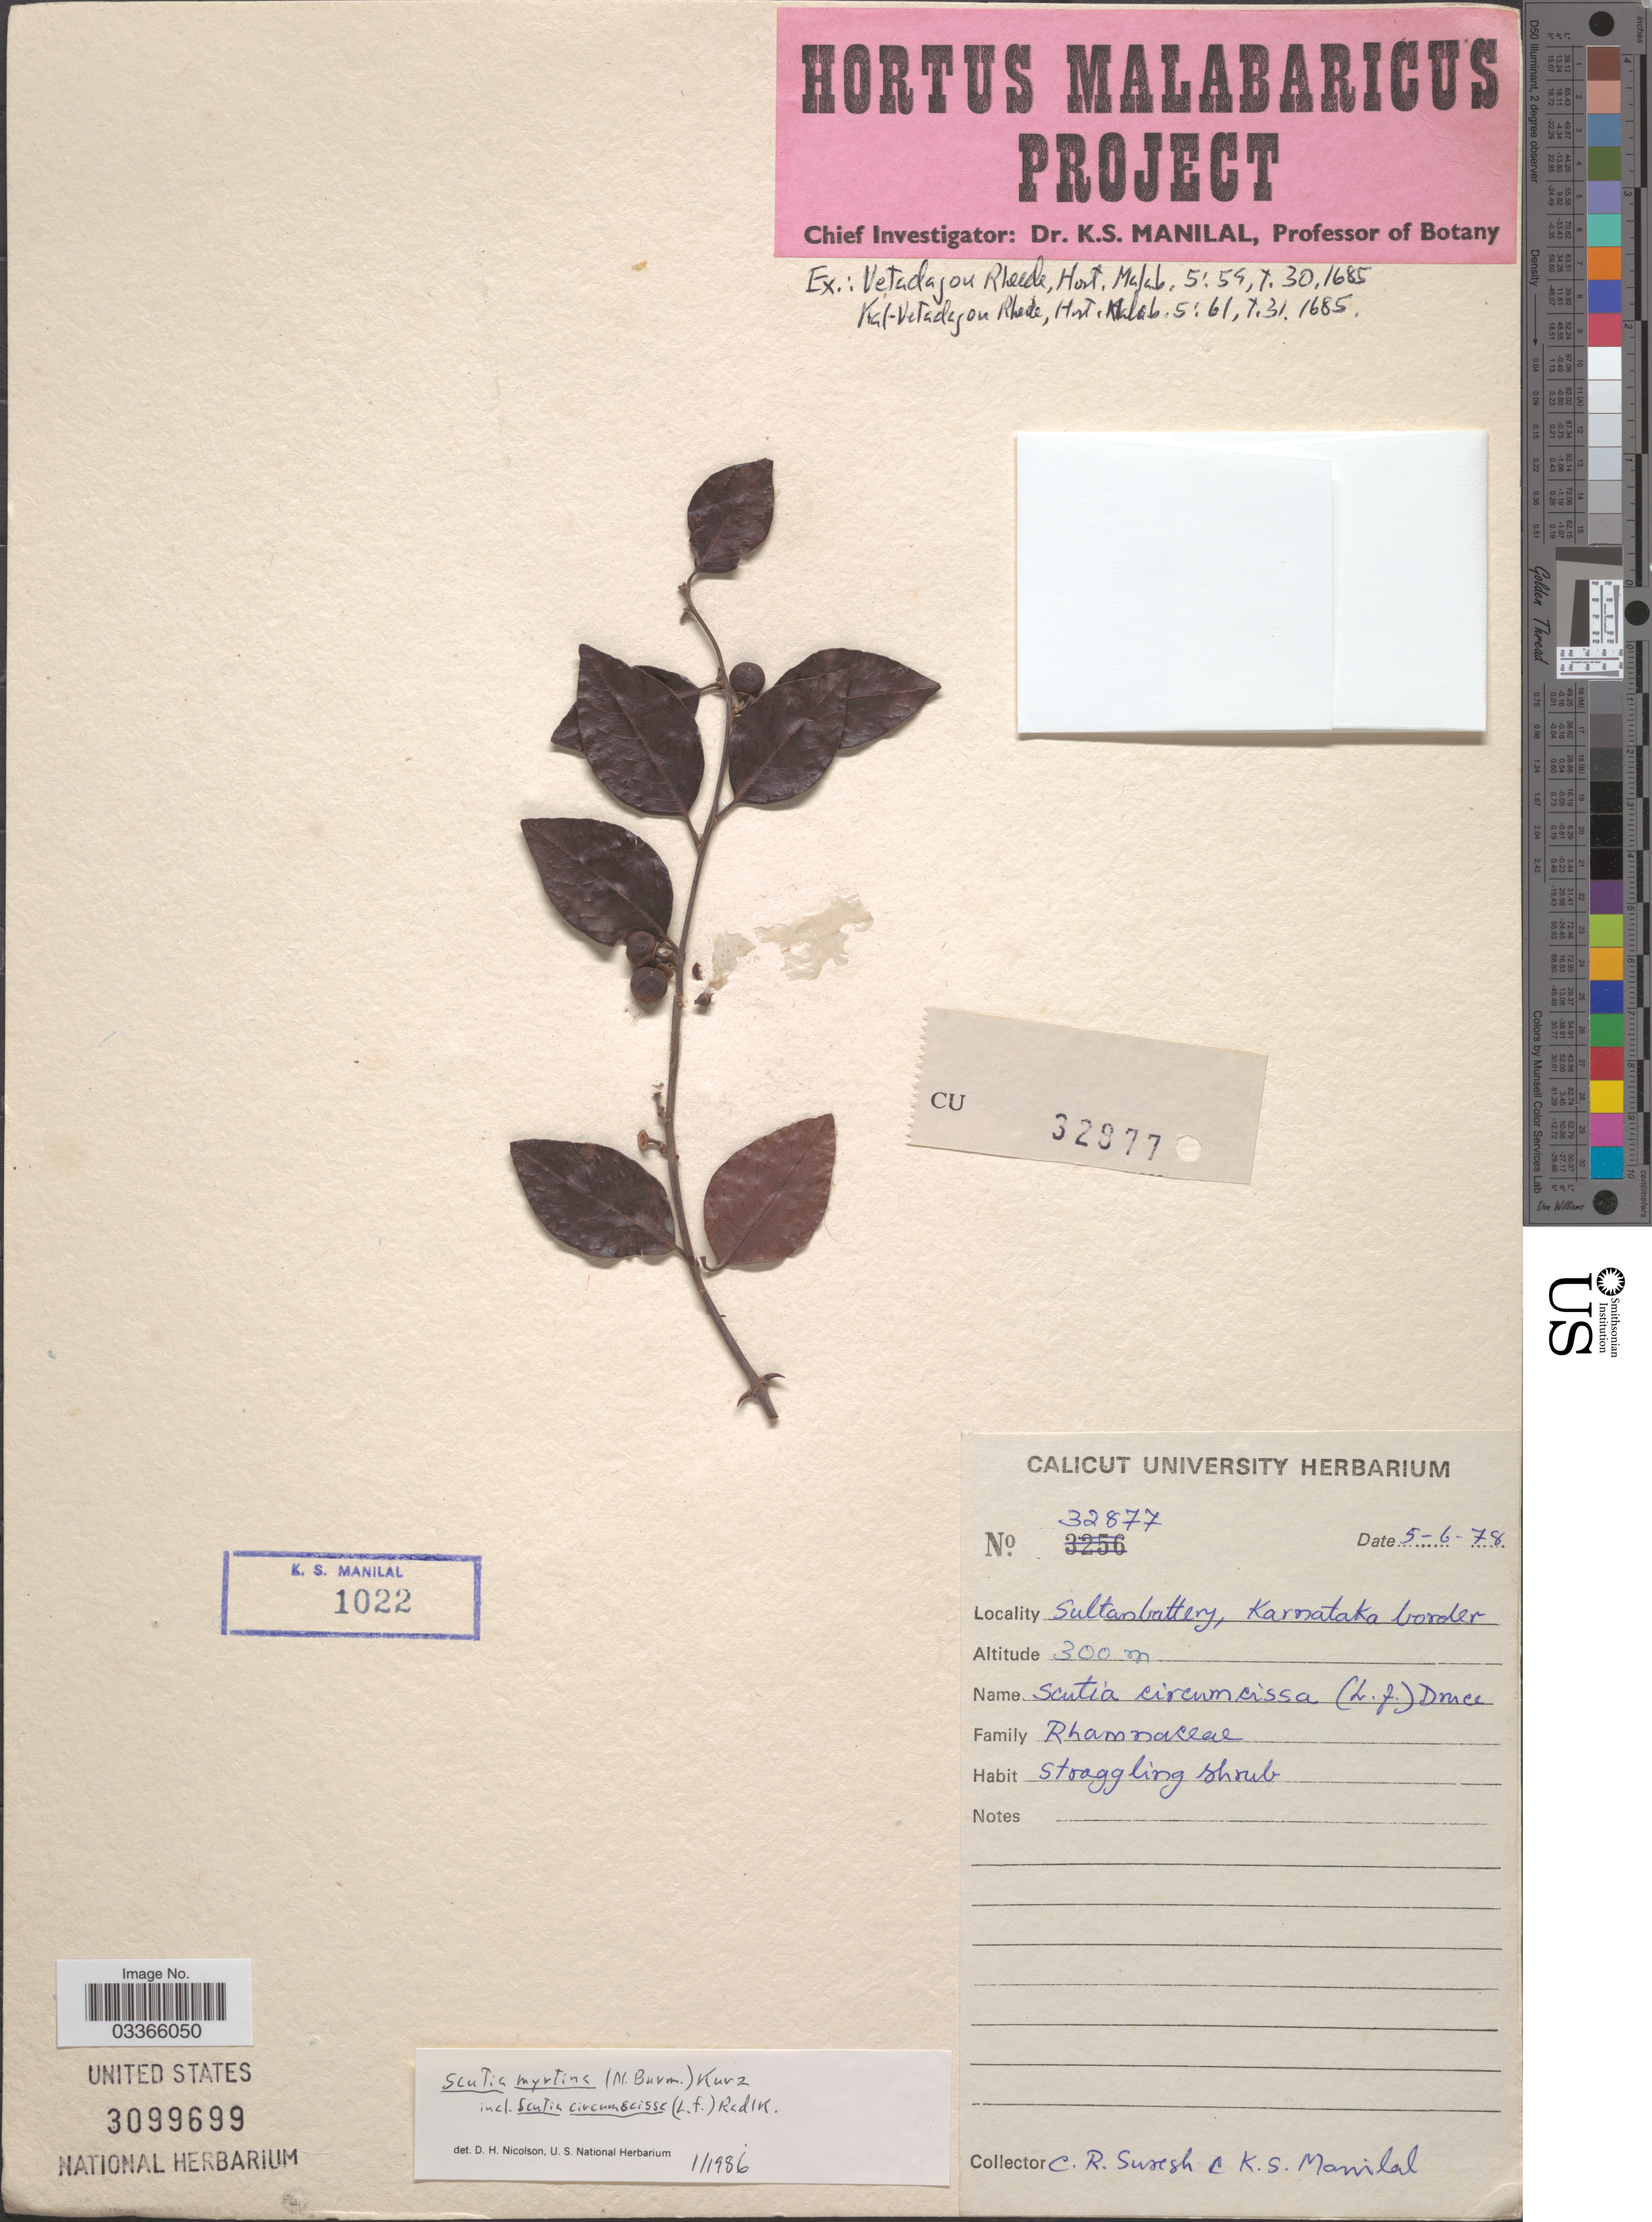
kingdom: Plantae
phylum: Tracheophyta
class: Magnoliopsida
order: Rosales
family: Rhamnaceae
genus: Scutia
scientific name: Scutia myrtina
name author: (Burm. f.) Kurz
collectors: C. Suresh & K. Manilal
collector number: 32877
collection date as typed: Transcribed d/m/y: 5/6/78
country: India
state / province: Karnataka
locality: Sultanbattery, Karnataka border.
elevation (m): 300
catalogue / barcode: US 3099699